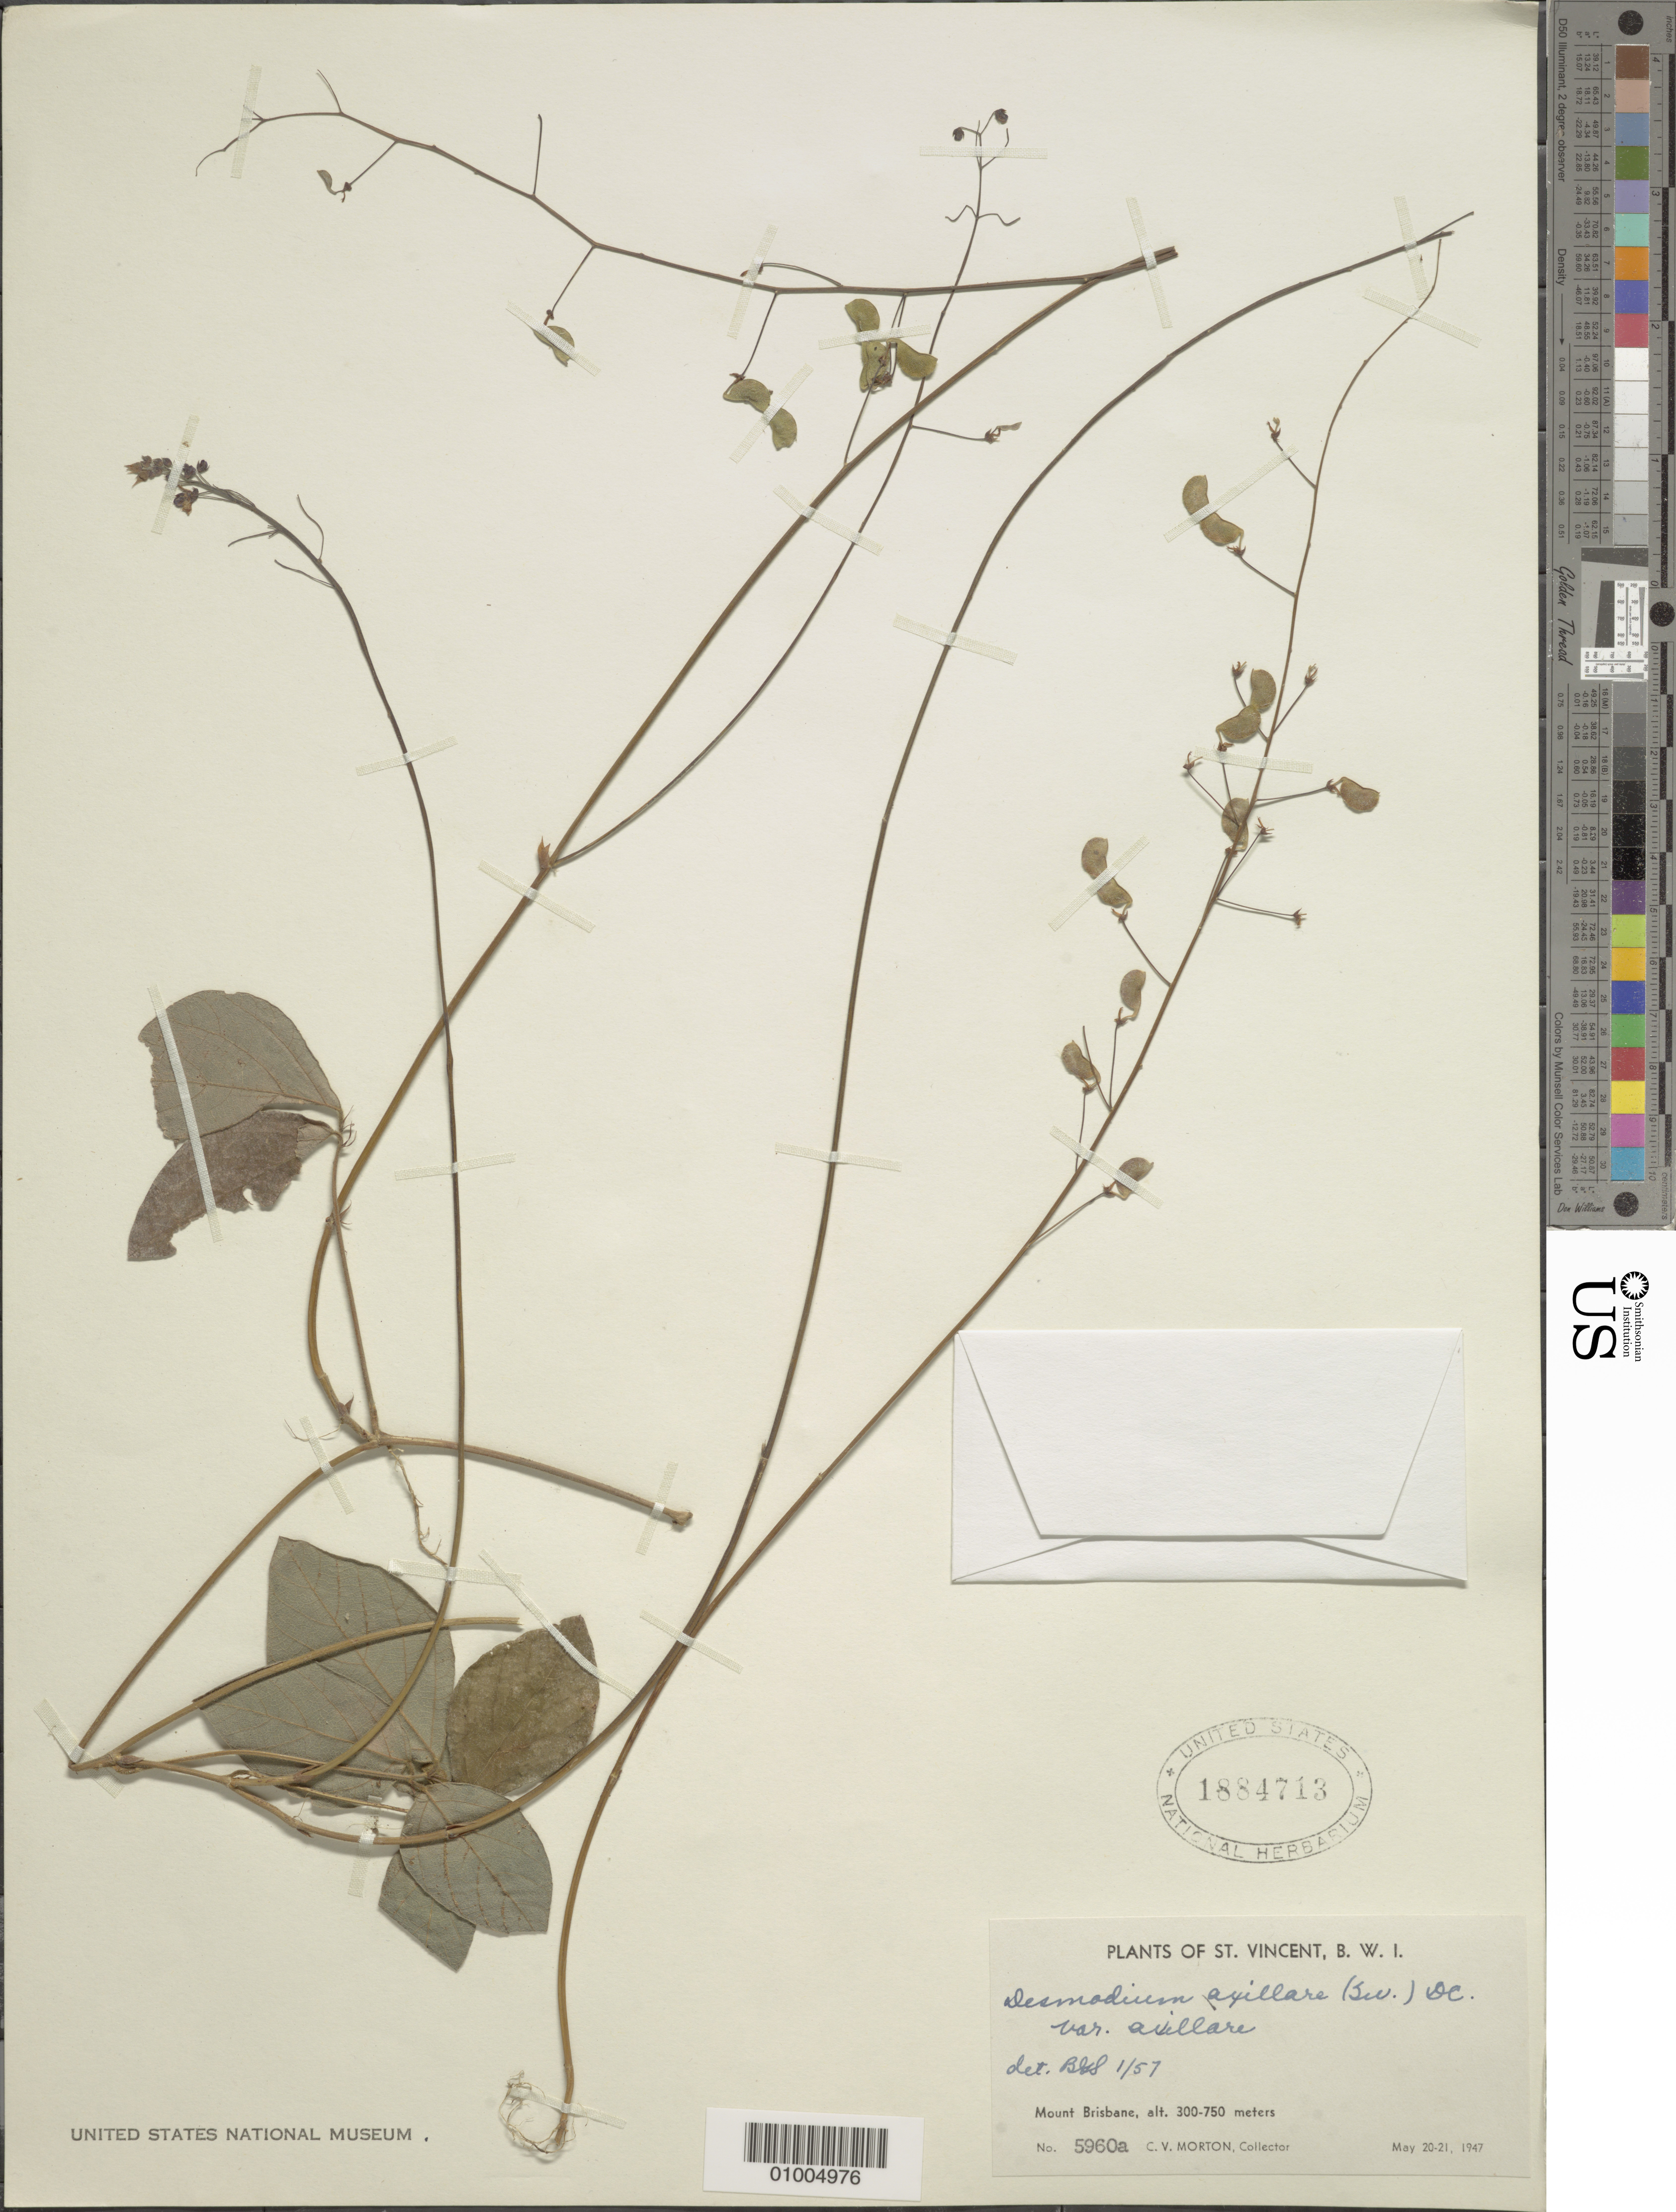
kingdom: Plantae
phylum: Tracheophyta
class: Magnoliopsida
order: Fabales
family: Fabaceae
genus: Desmodium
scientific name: Desmodium axillare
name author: (Sw.) DC.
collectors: C. V. Morton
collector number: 5960a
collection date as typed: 20 May 1947 to 21 May 1947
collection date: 1947-05-20/1947-05-21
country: St. Vincent - Grenadines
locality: Mount Brisbane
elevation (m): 300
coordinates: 0 N, 0 E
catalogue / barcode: US 1884713